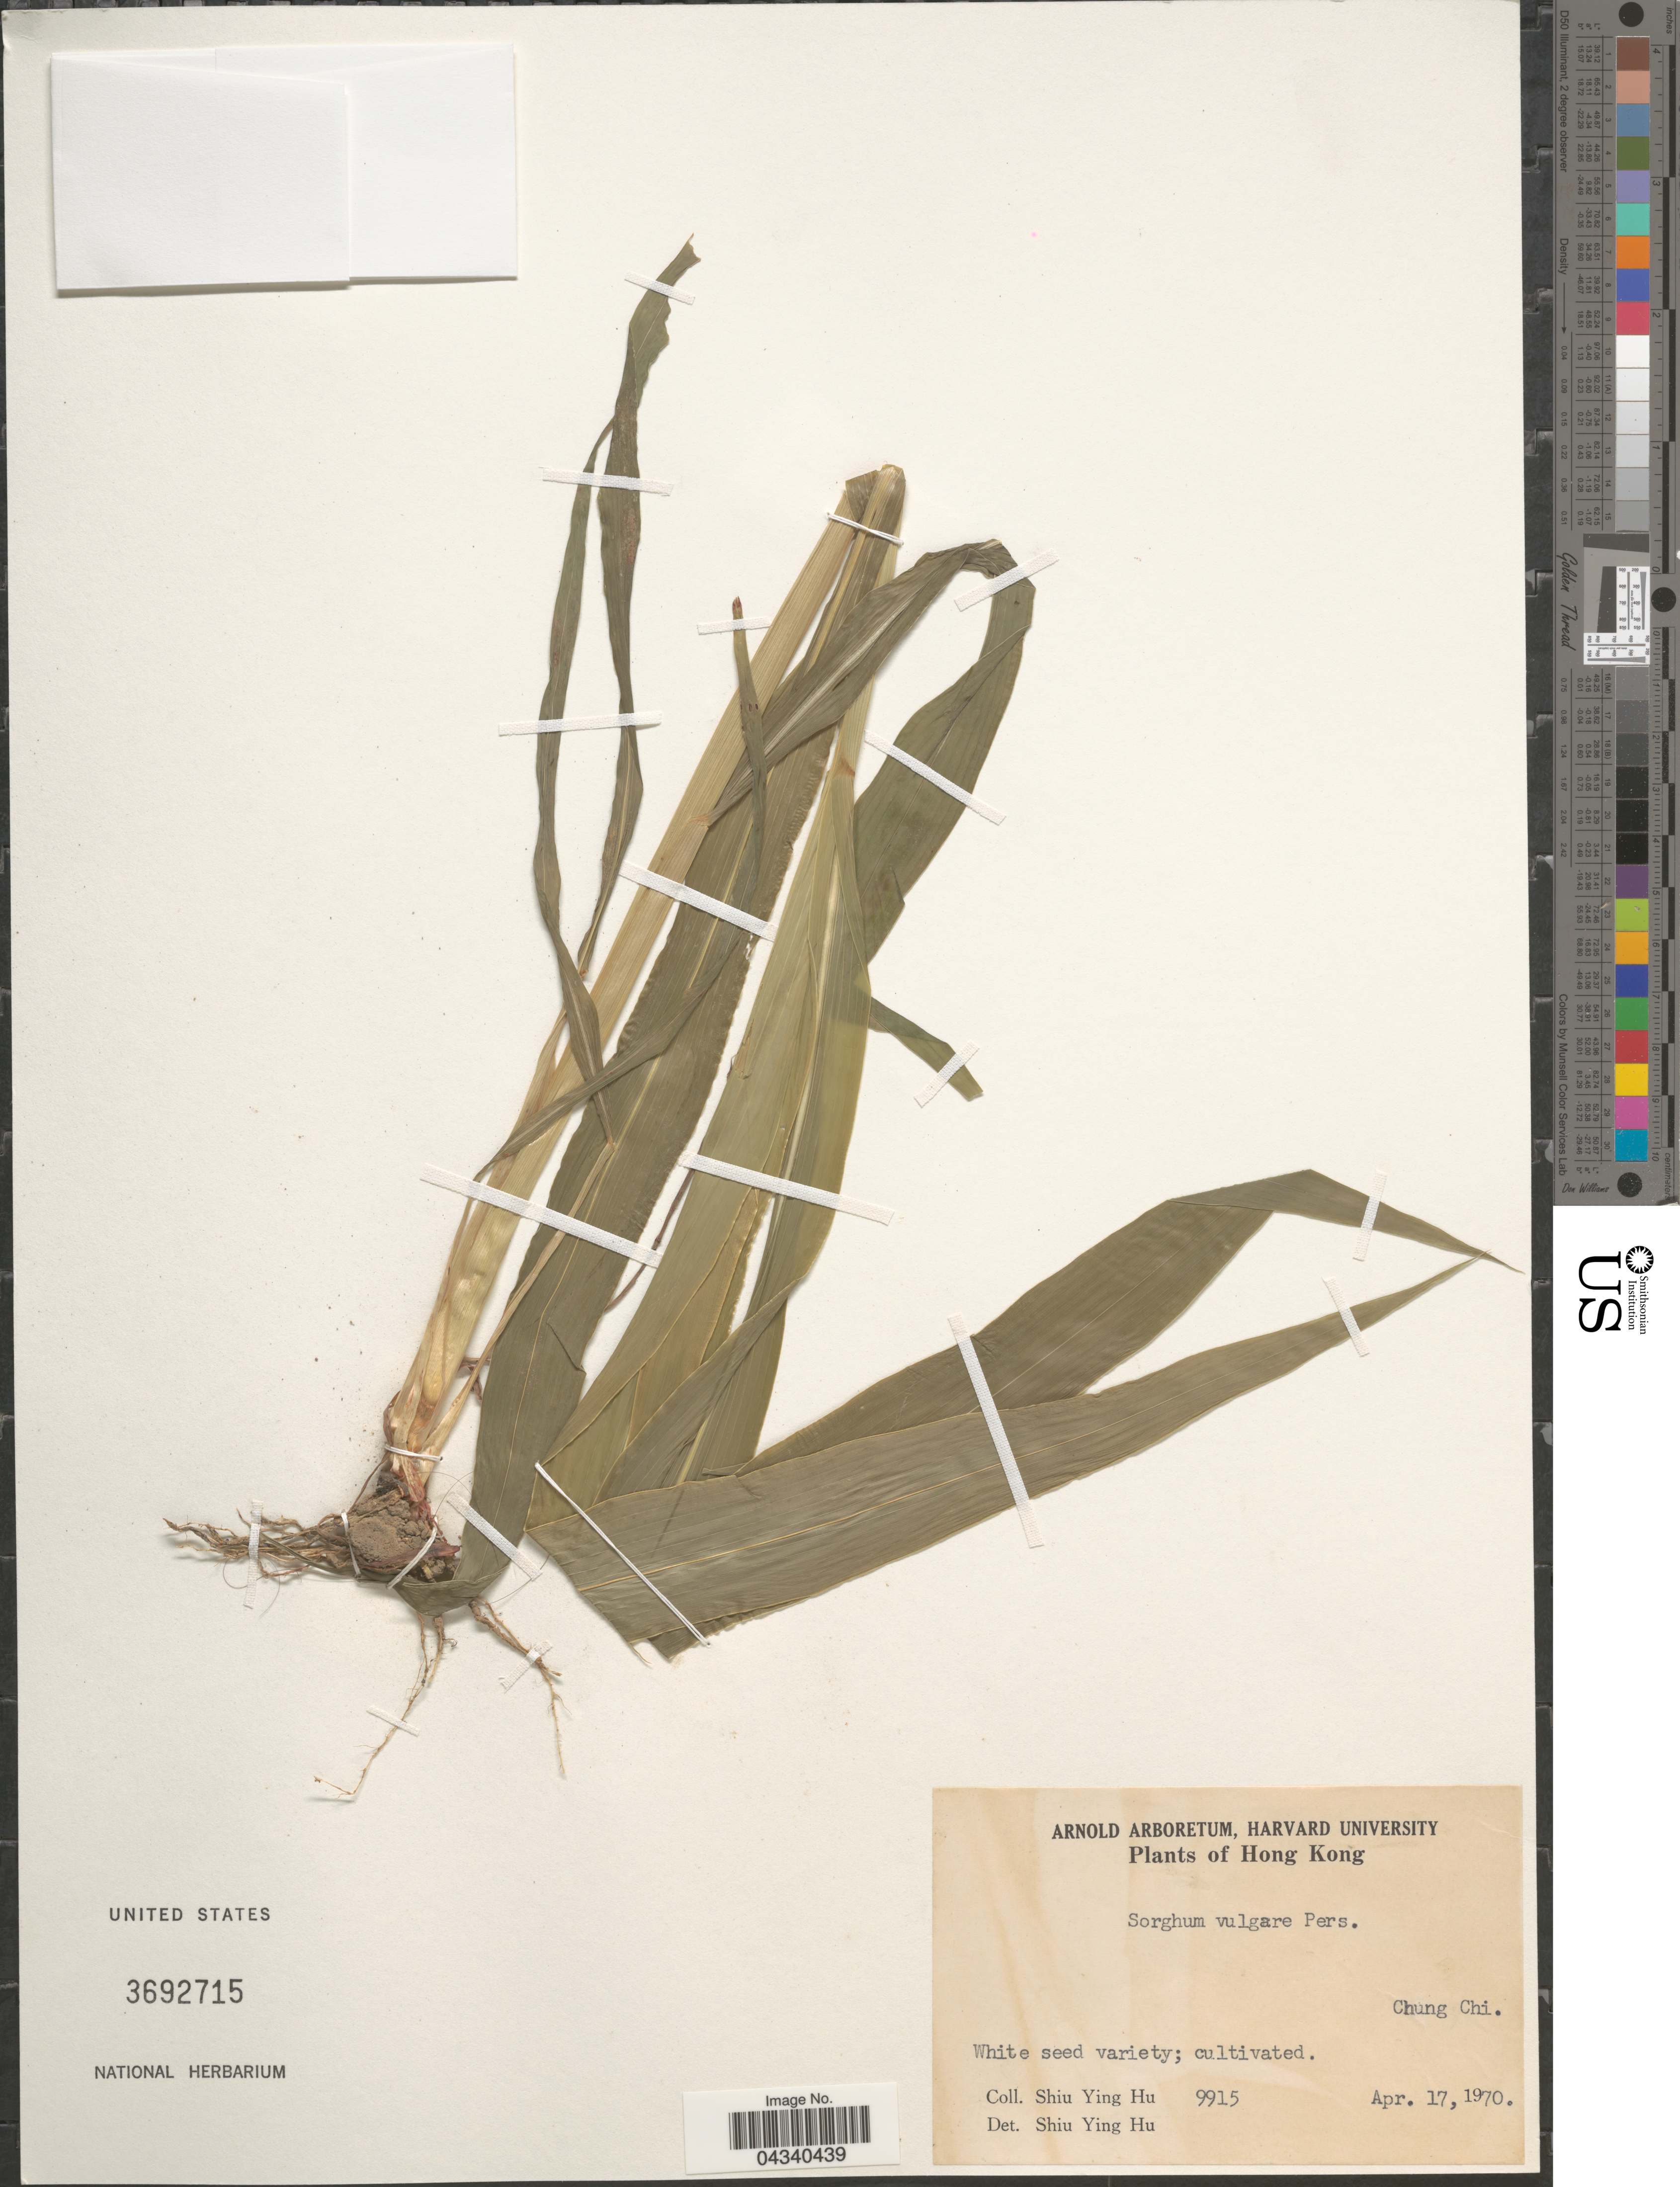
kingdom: Plantae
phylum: Tracheophyta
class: Liliopsida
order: Poales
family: Poaceae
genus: Sorghum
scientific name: Sorghum bicolor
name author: (L.) Moench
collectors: S. Y. Hu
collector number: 9915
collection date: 1970-04-17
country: China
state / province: Hong Kong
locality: Chung Chi.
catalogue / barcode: US 3692715